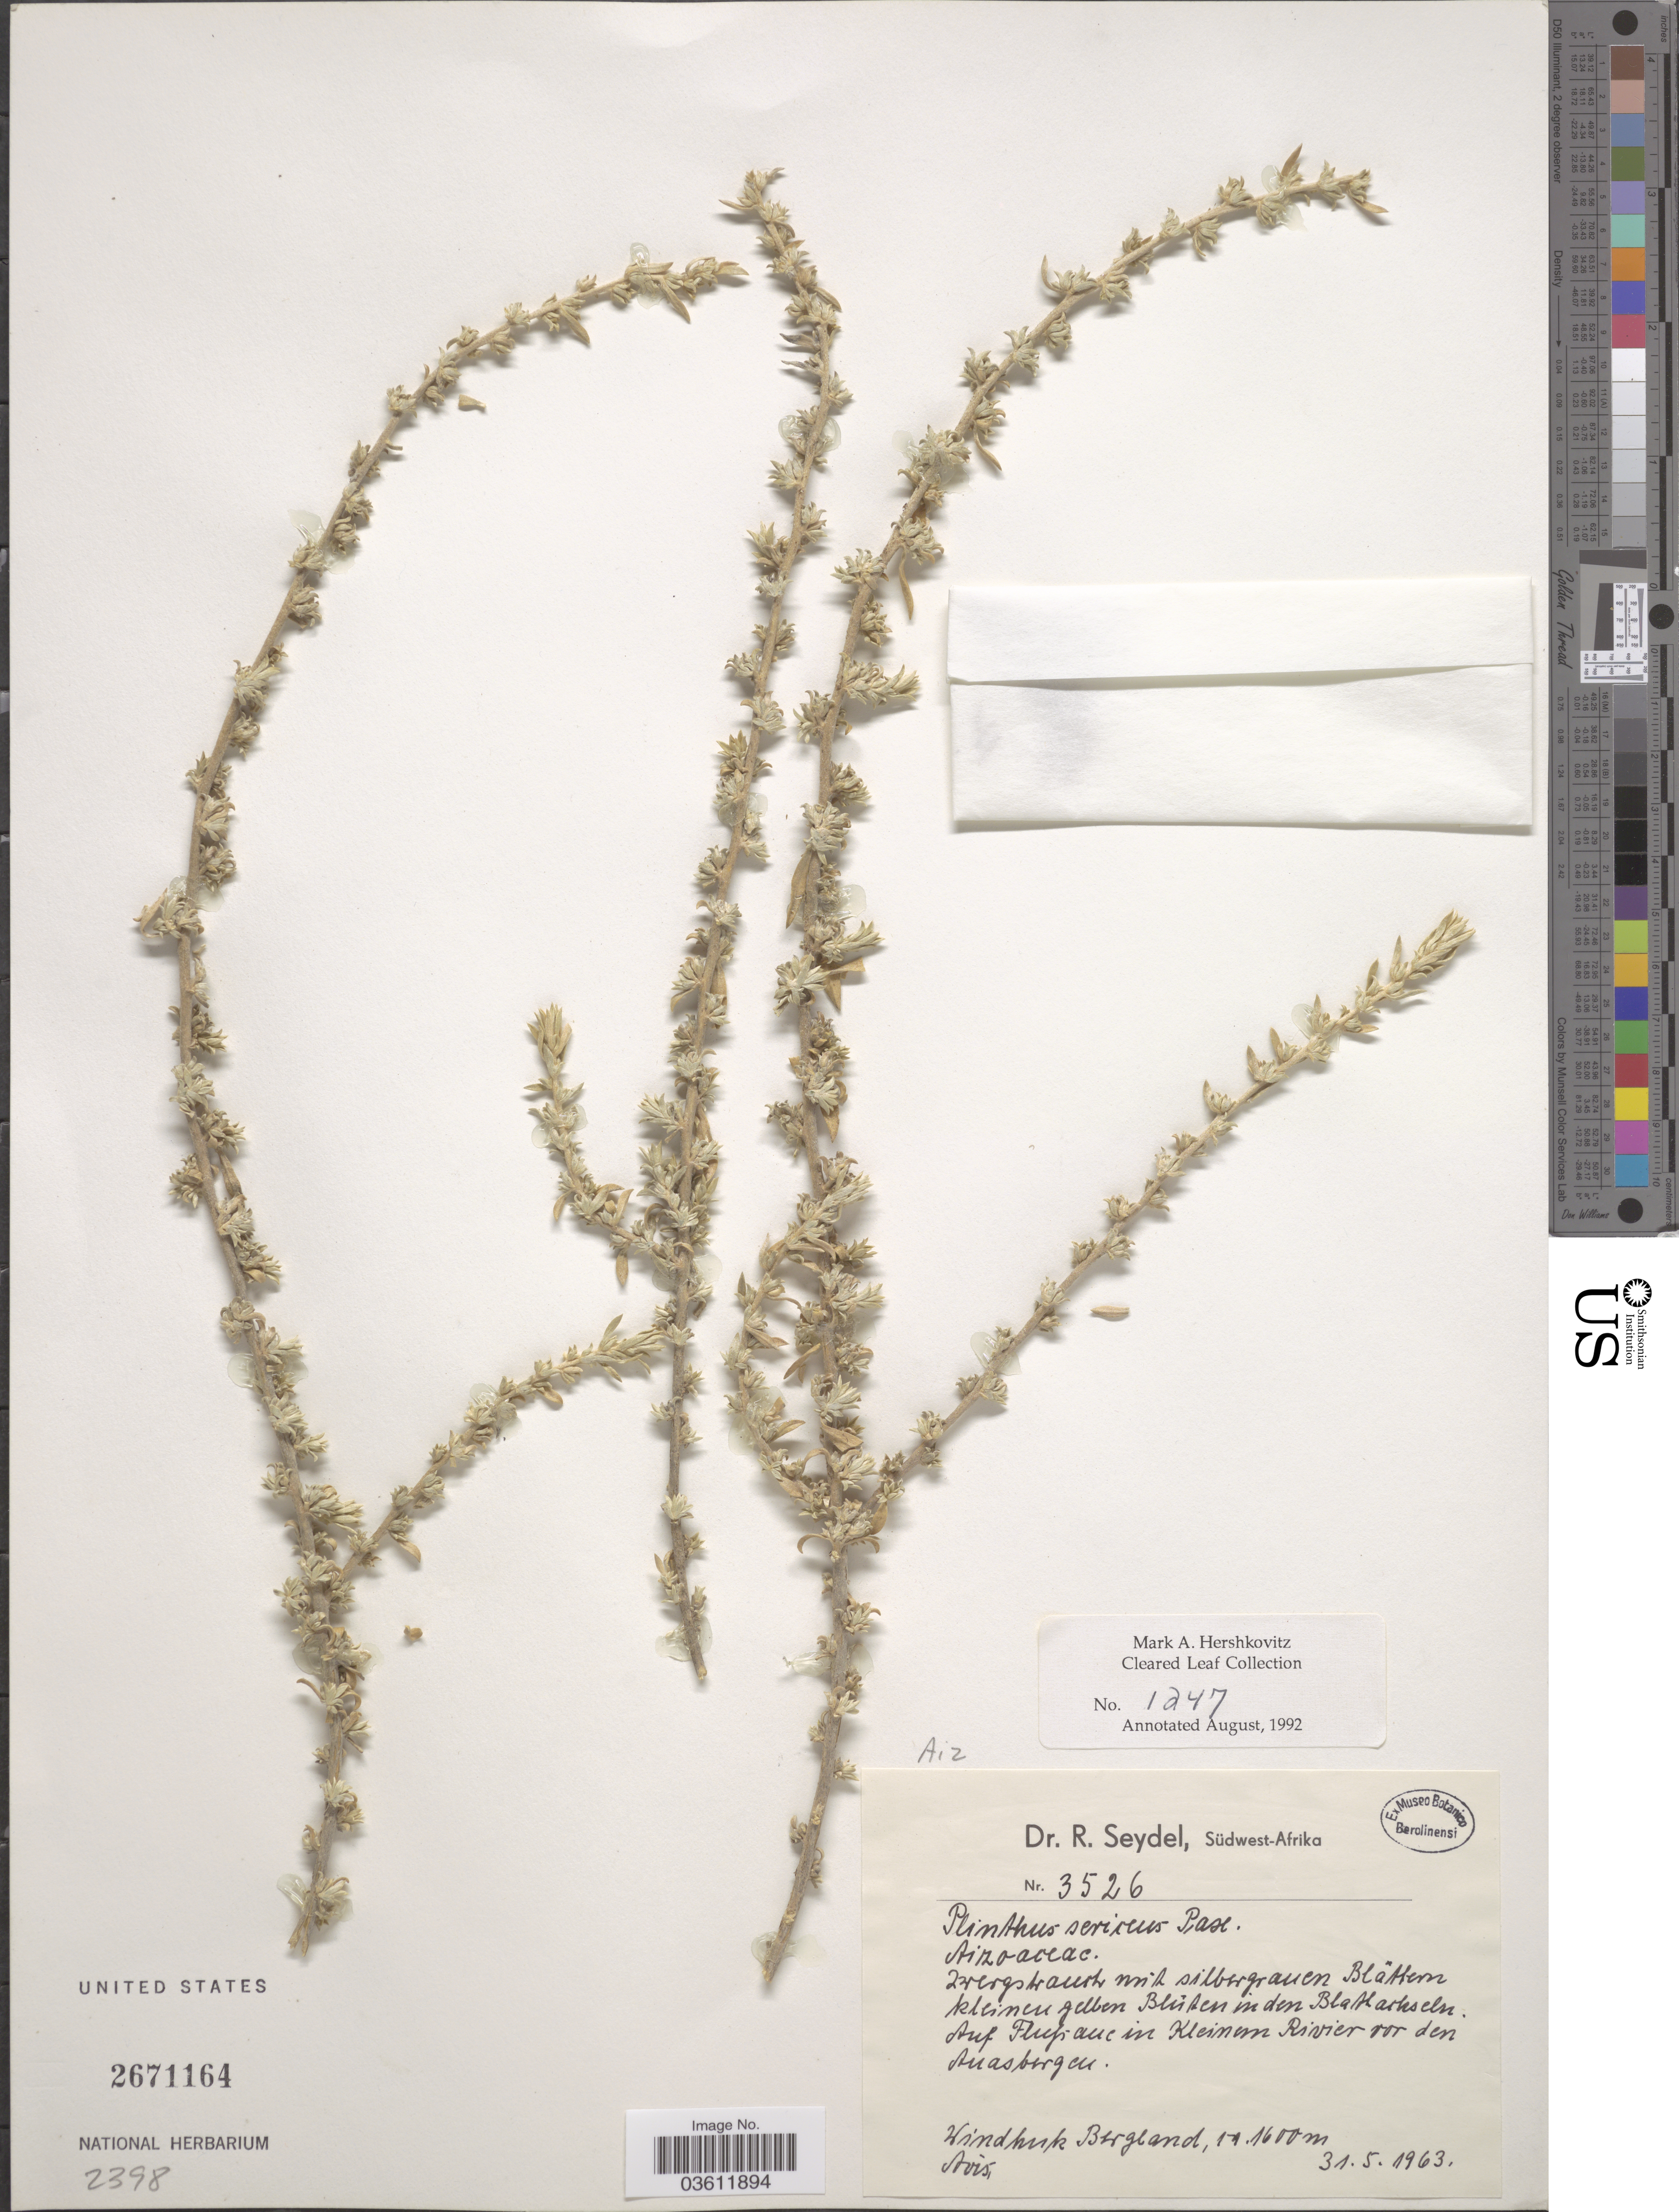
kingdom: Plantae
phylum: Tracheophyta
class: Magnoliopsida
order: Caryophyllales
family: Aizoaceae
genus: Aizoon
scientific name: Aizoon sericeum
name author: (Pax) Klak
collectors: R. Seydel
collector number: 3526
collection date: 1963-05-31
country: Namibia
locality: Südwest-Afrika. Windhuk Bergland.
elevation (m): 1600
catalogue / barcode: US 2671164